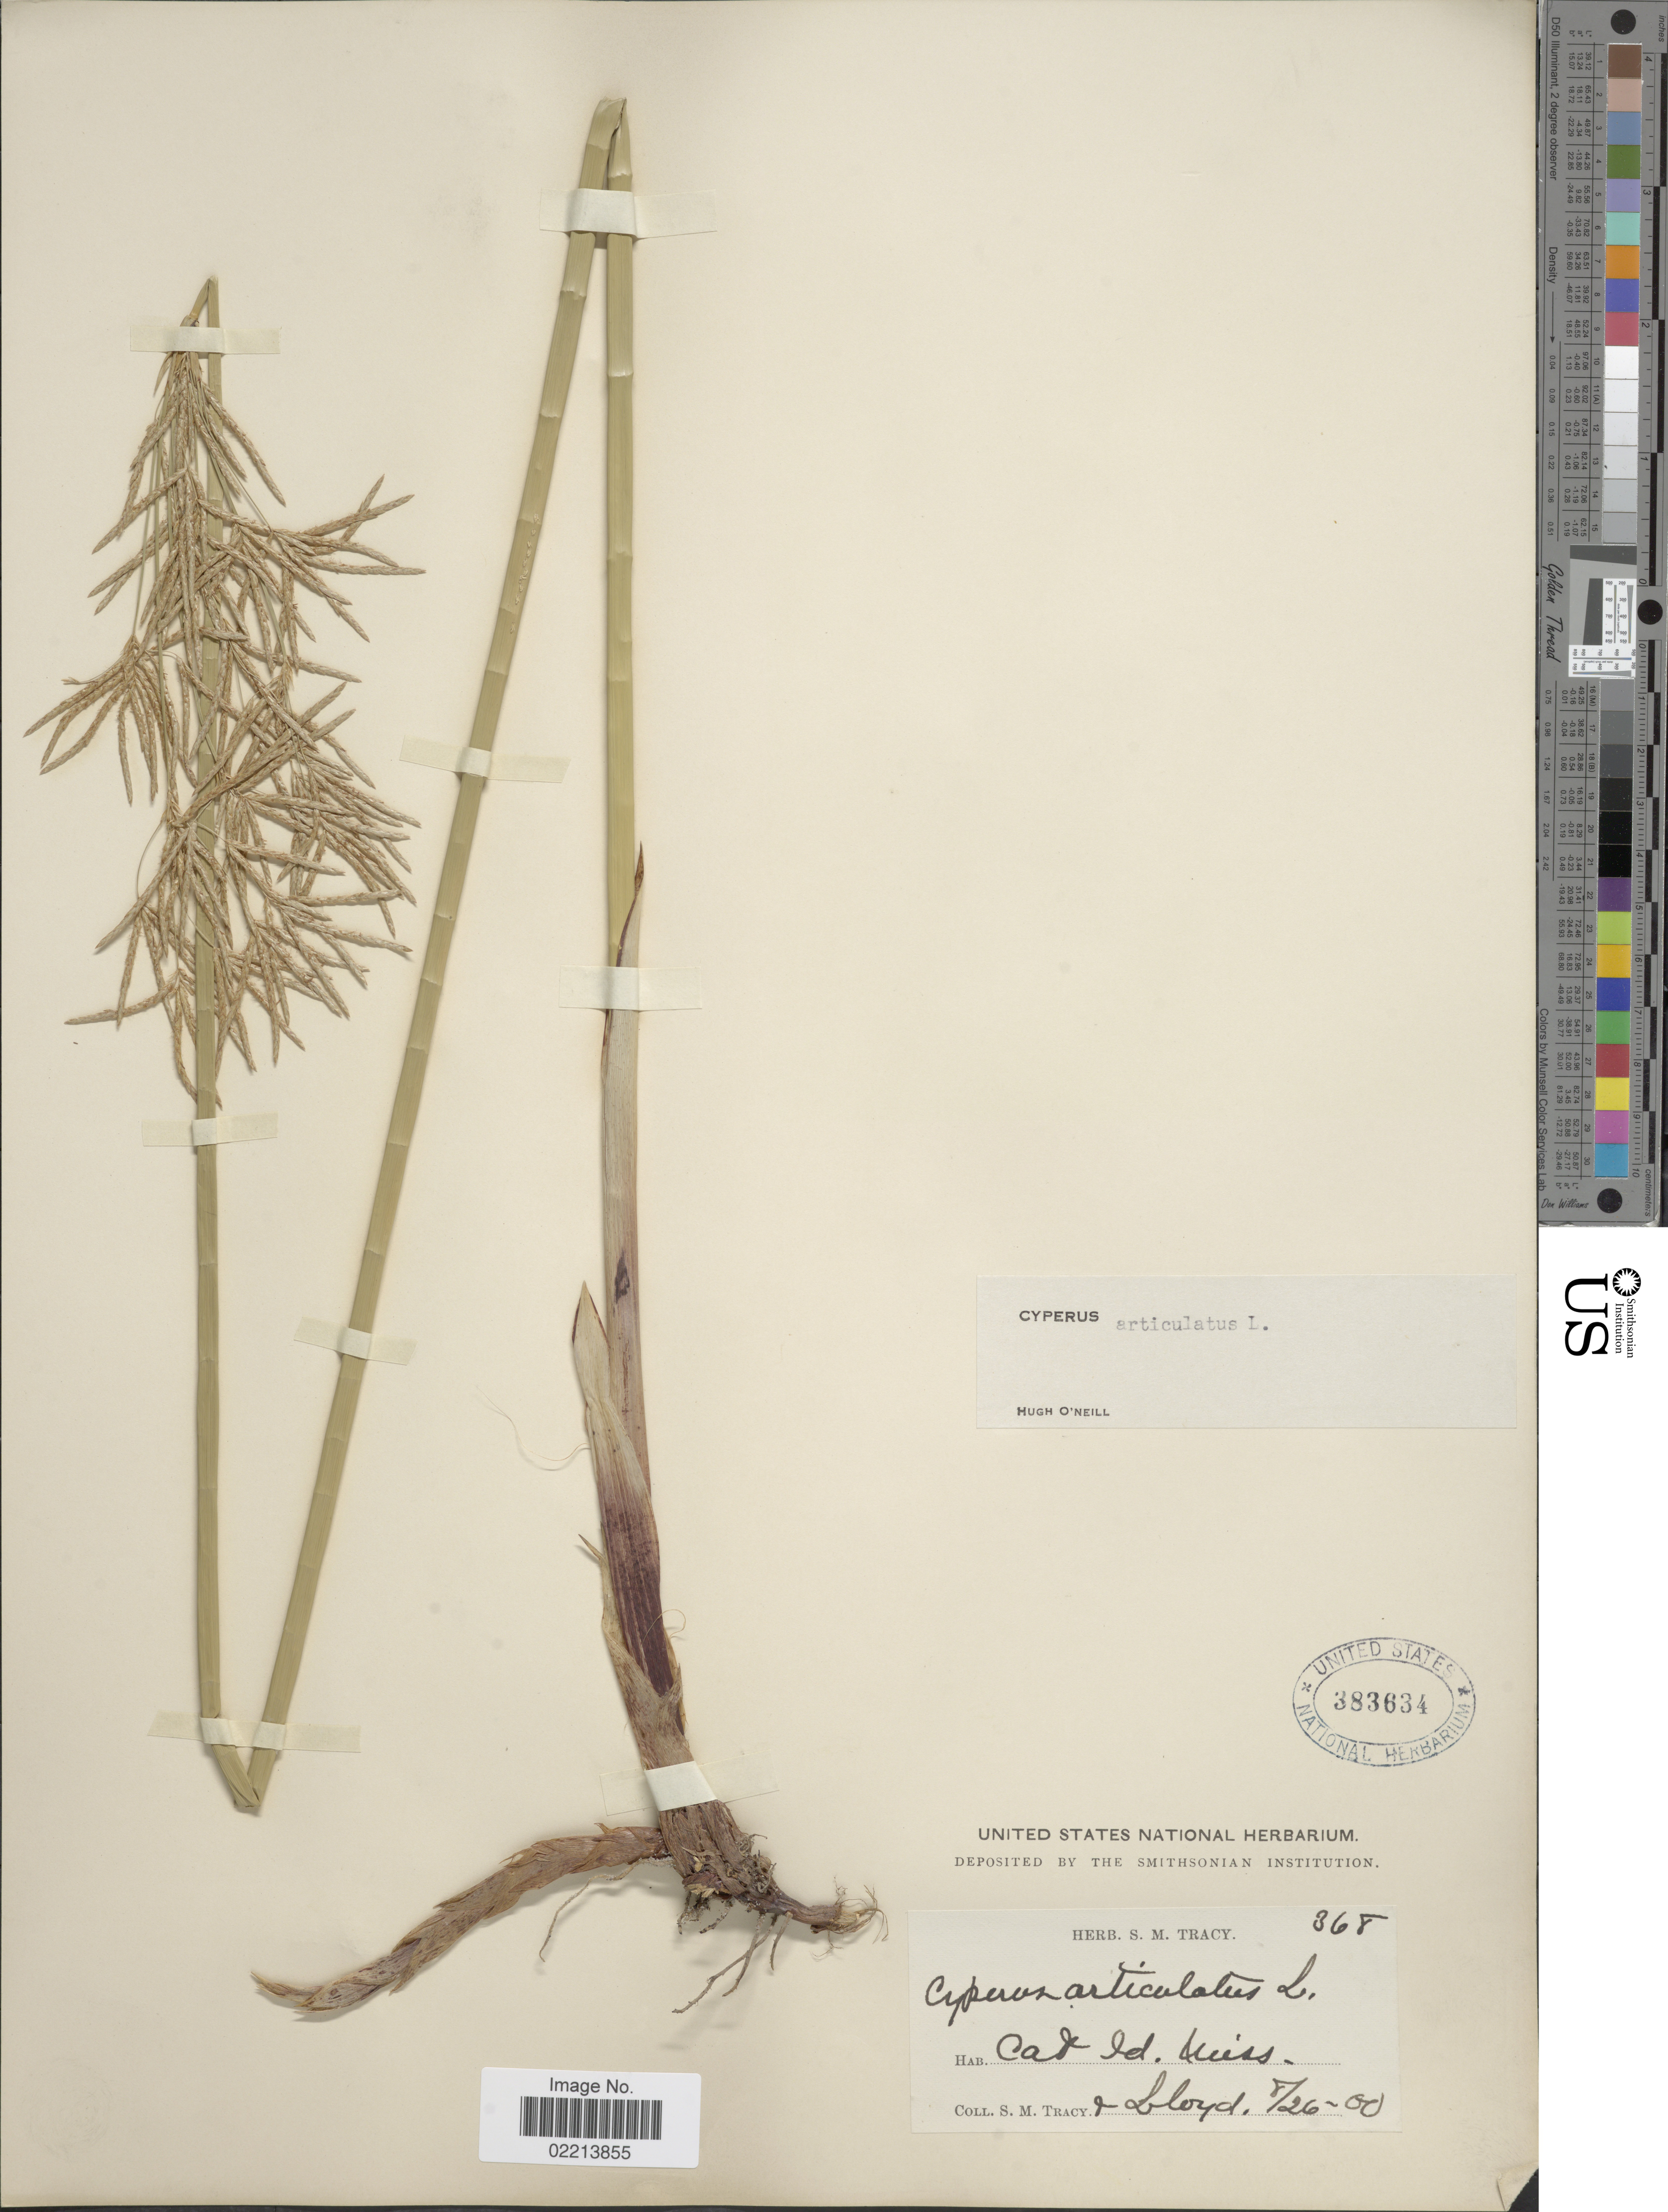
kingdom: Plantae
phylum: Tracheophyta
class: Liliopsida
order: Poales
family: Cyperaceae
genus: Cyperus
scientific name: Cyperus articulatus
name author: L.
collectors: S. M. Tracy & -- Lloyd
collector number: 368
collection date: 1900-08-26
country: United States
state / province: Mississippi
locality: Cat Id.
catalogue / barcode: US 383634